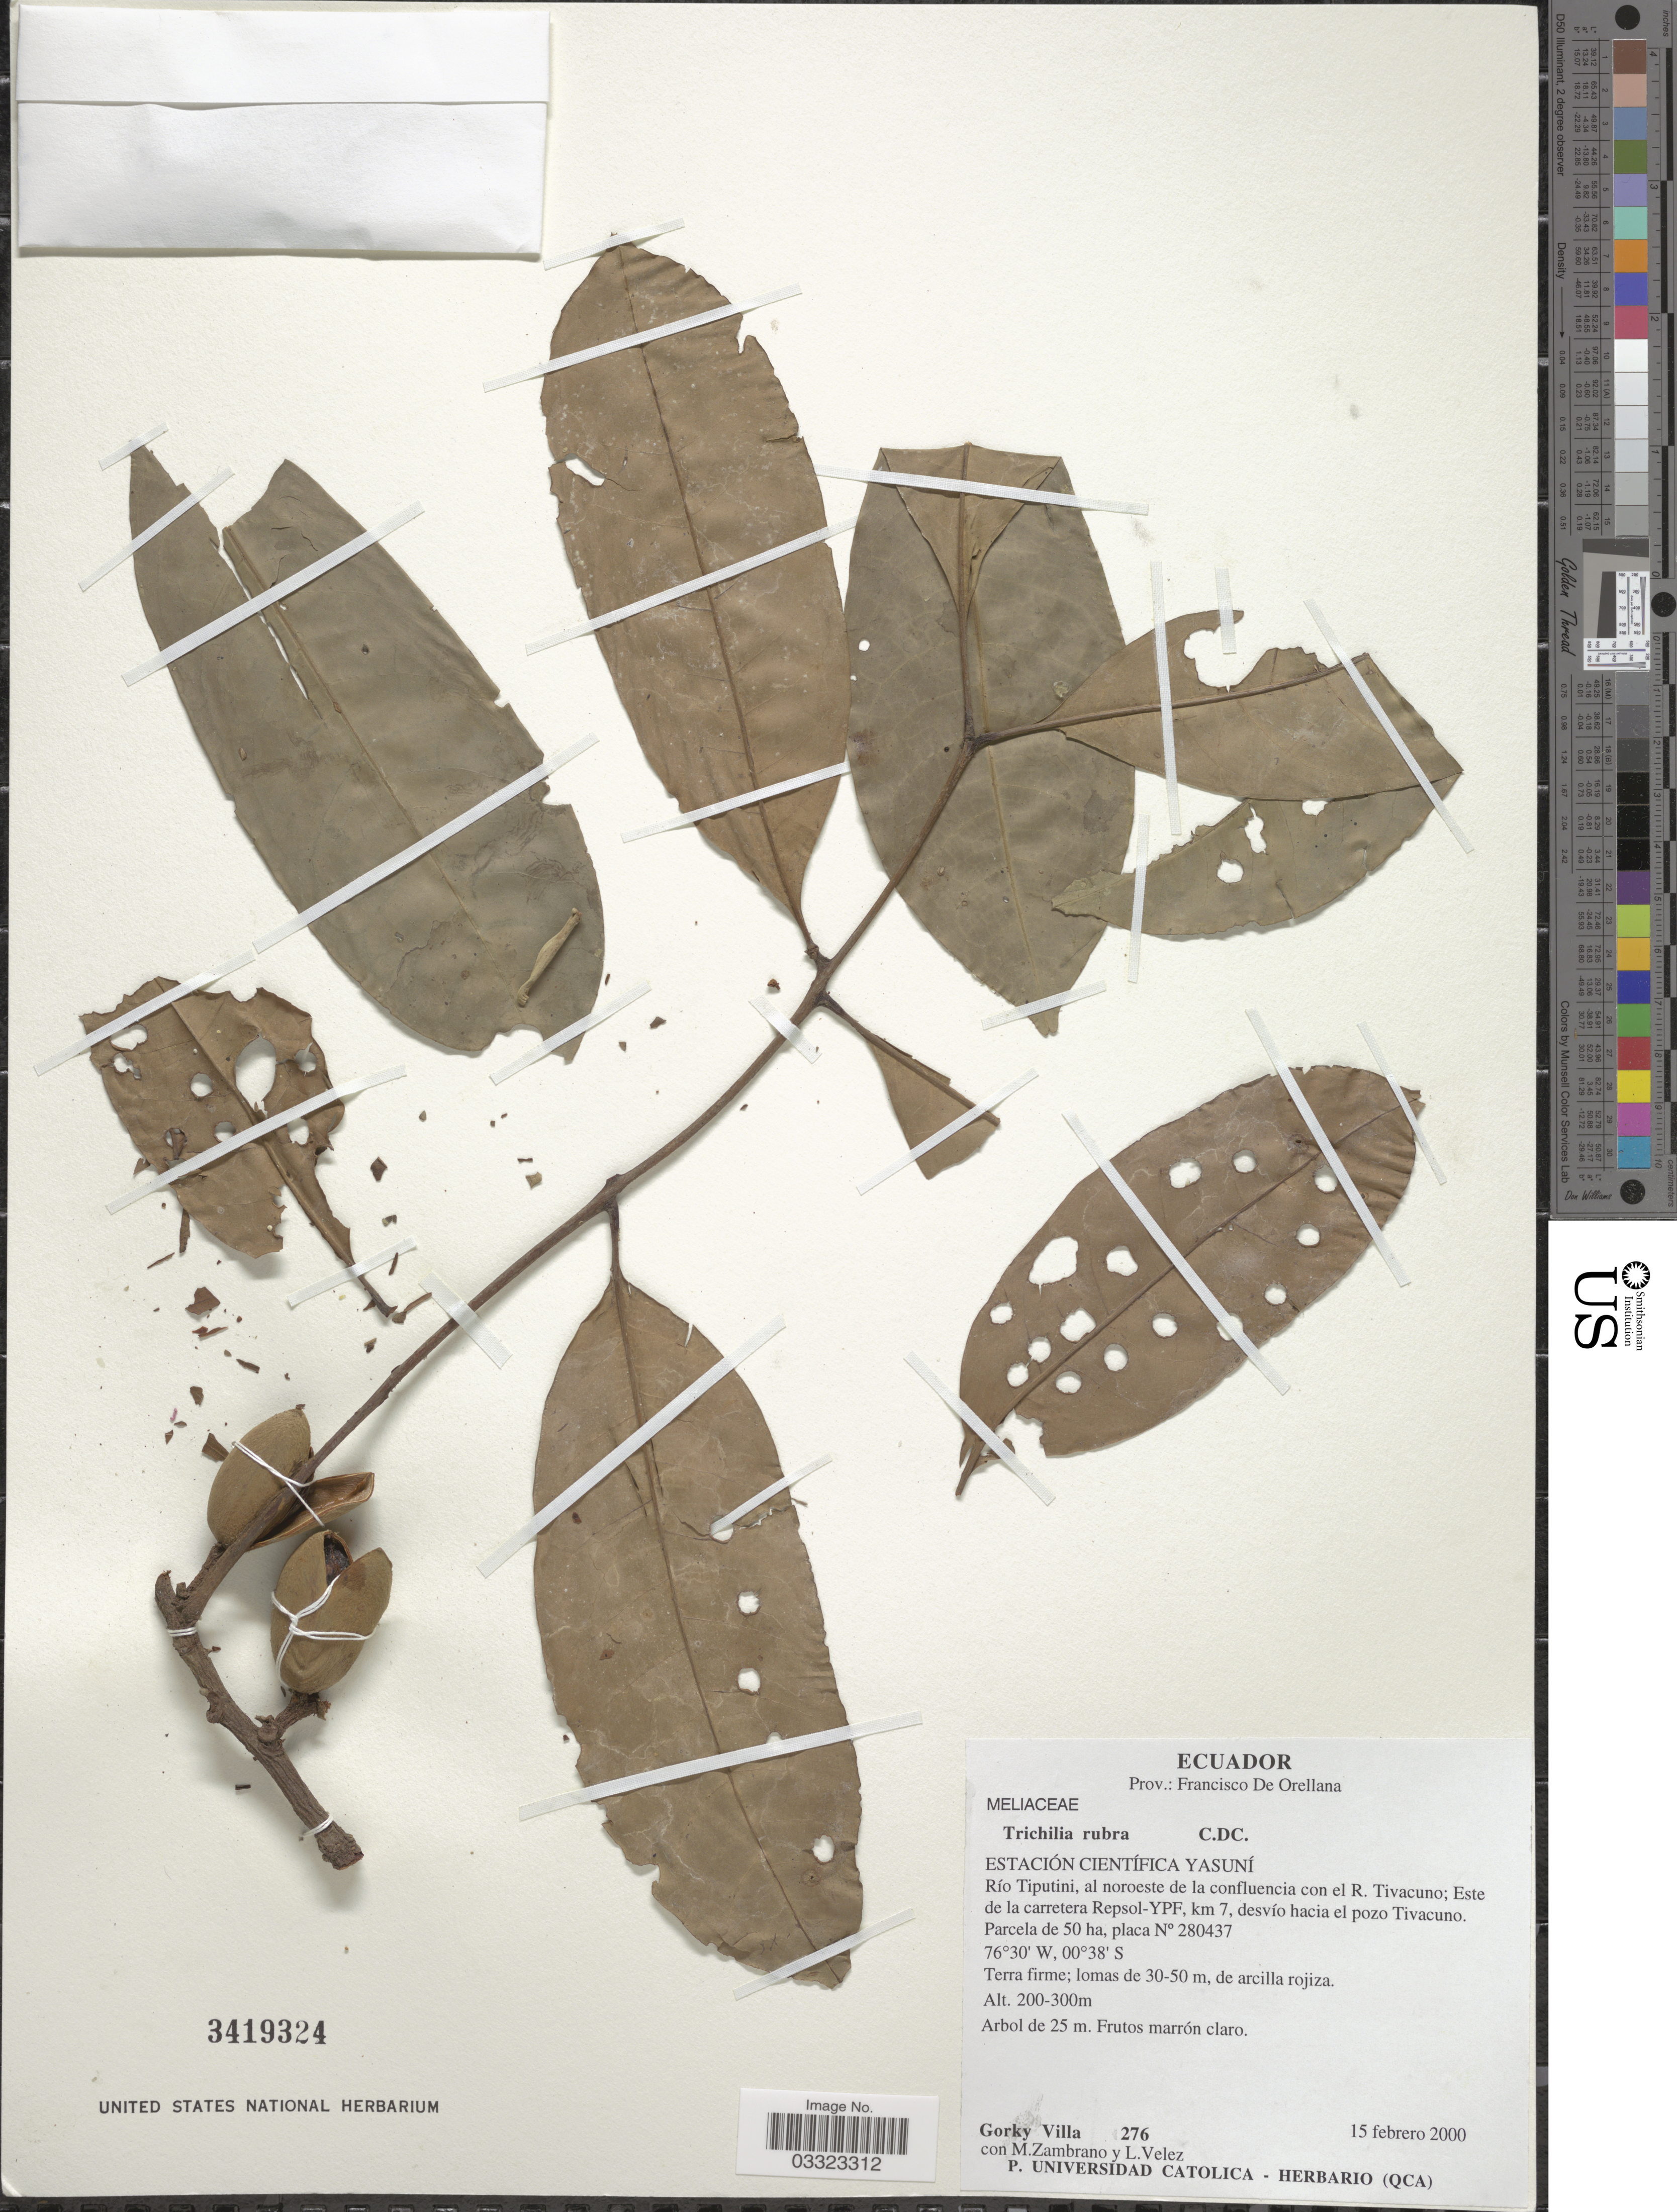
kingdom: Plantae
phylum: Tracheophyta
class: Magnoliopsida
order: Sapindales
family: Meliaceae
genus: Trichilia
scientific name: Trichilia rubra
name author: C. DC.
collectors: G. Villa, M. Zambrano & L. Velez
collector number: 276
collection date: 2000-02-15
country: Ecuador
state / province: Orellana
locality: Prov.: Francisco De Orellana, Estación Científica Yasuní, Río Tiputini, al noroeste de la confluencia con el R. Tivacuno; Este de la carretera Repsol-YPF, km 7, desvío hacia el pozo Tivacuno.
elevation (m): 200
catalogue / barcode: US 3419324